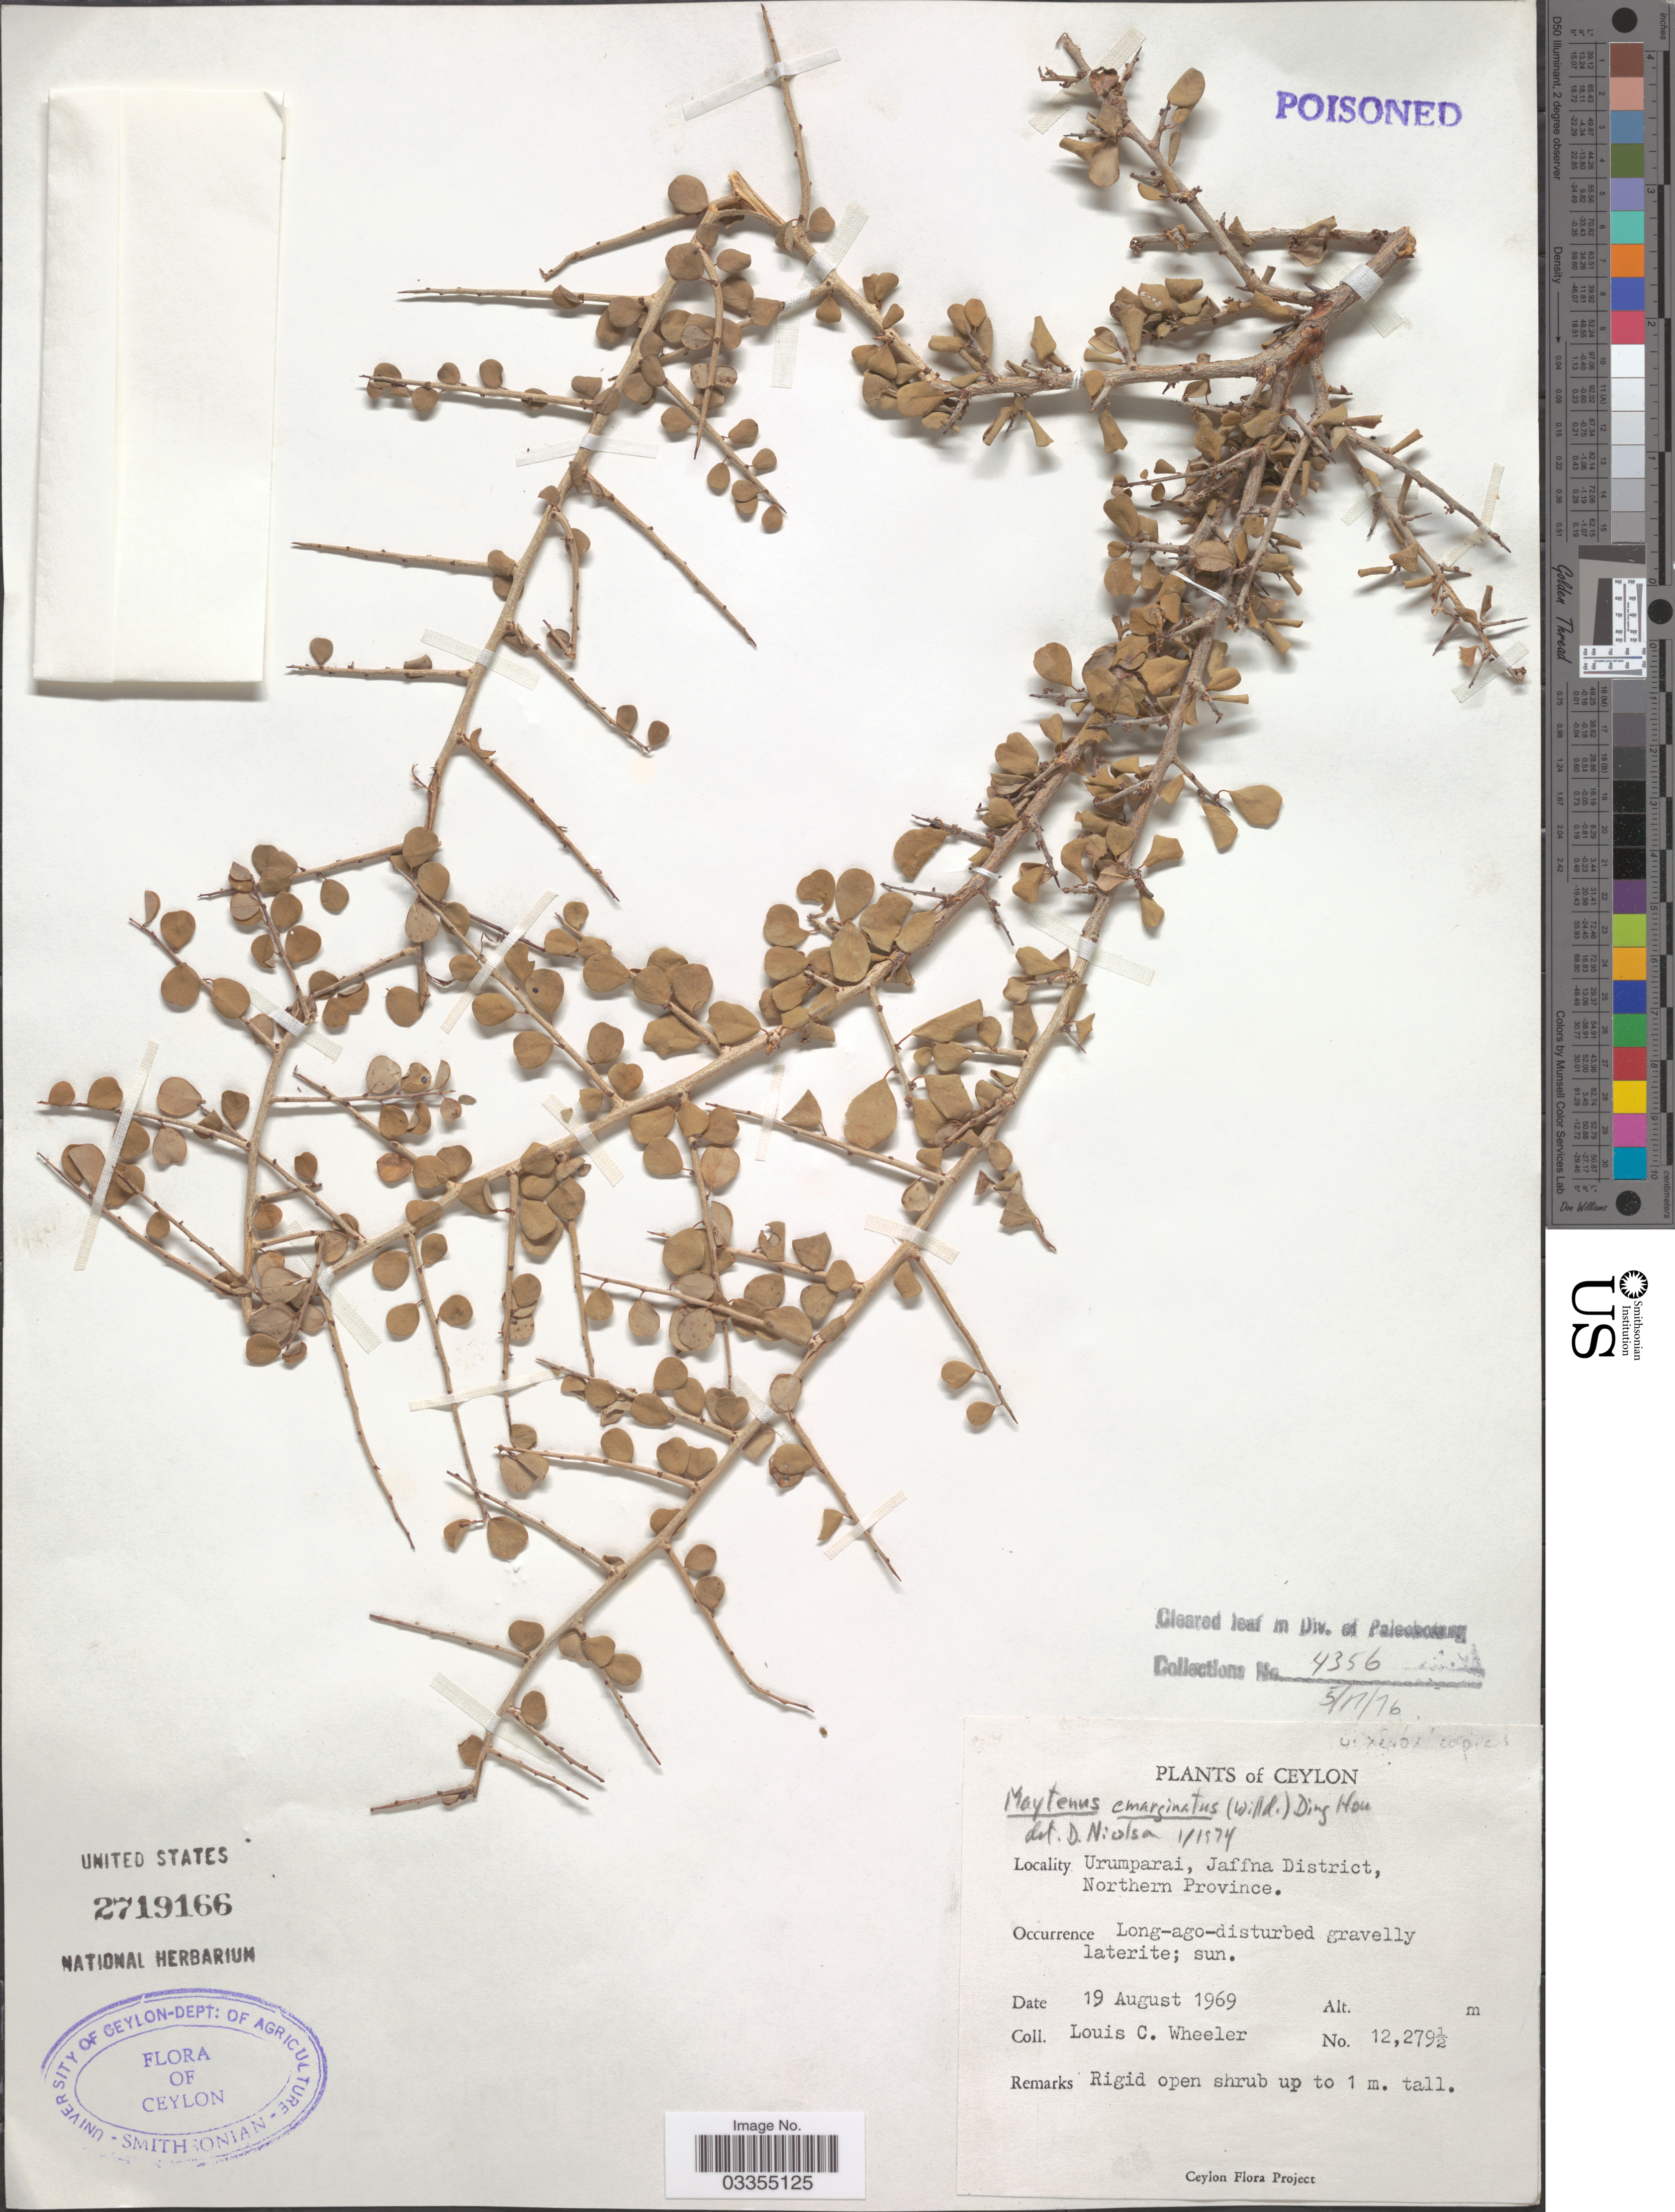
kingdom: Plantae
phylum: Tracheophyta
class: Magnoliopsida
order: Celastrales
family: Celastraceae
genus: Gymnosporia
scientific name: Gymnosporia emarginata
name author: (Willd.) Thwaites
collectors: L. C. Wheeler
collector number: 12279½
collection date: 1969-08-19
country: Sri Lanka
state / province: Northern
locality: Ceylon. Urumparai, Jaffna District.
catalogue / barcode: US 2719166